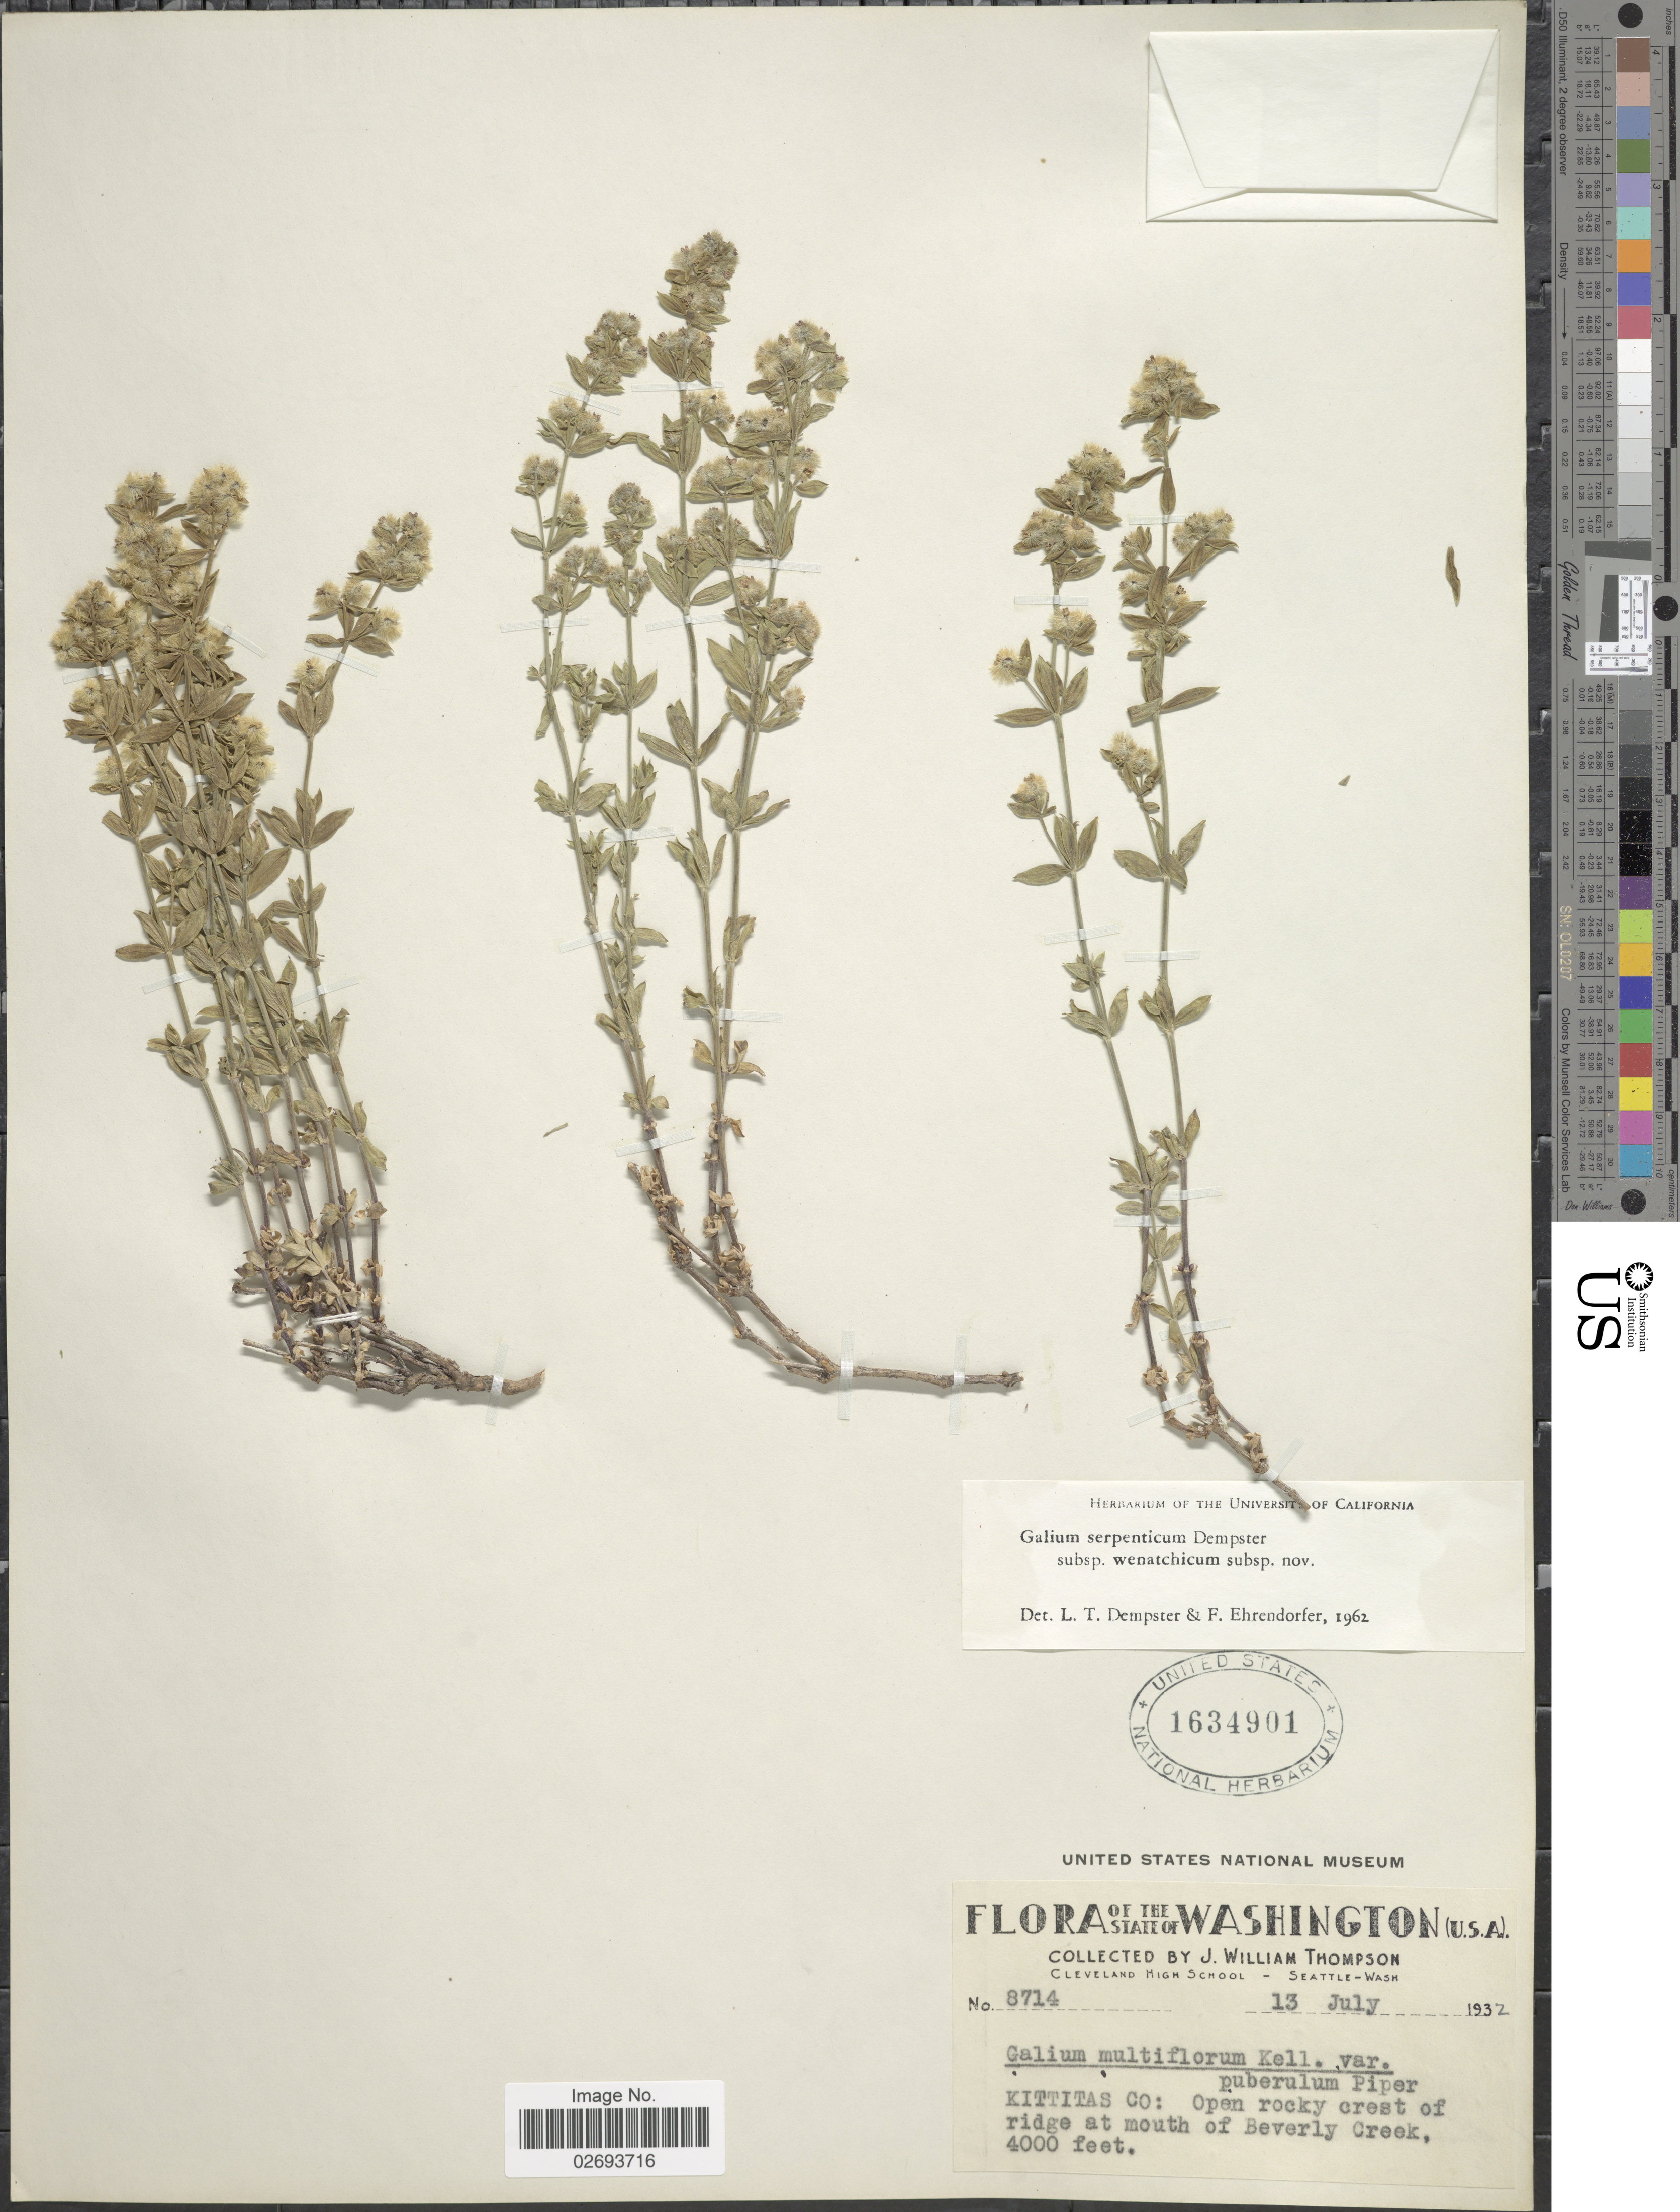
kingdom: Plantae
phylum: Tracheophyta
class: Magnoliopsida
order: Gentianales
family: Rubiaceae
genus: Galium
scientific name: Galium serpenticum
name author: Dempster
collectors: J. W. Thompson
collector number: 8714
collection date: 1932-07-13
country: United States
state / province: Washington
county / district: Kittitas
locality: Kittitas Co.: Open rocky crest of ridge at mouth of Beverly Creek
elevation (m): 1219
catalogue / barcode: US 1634901